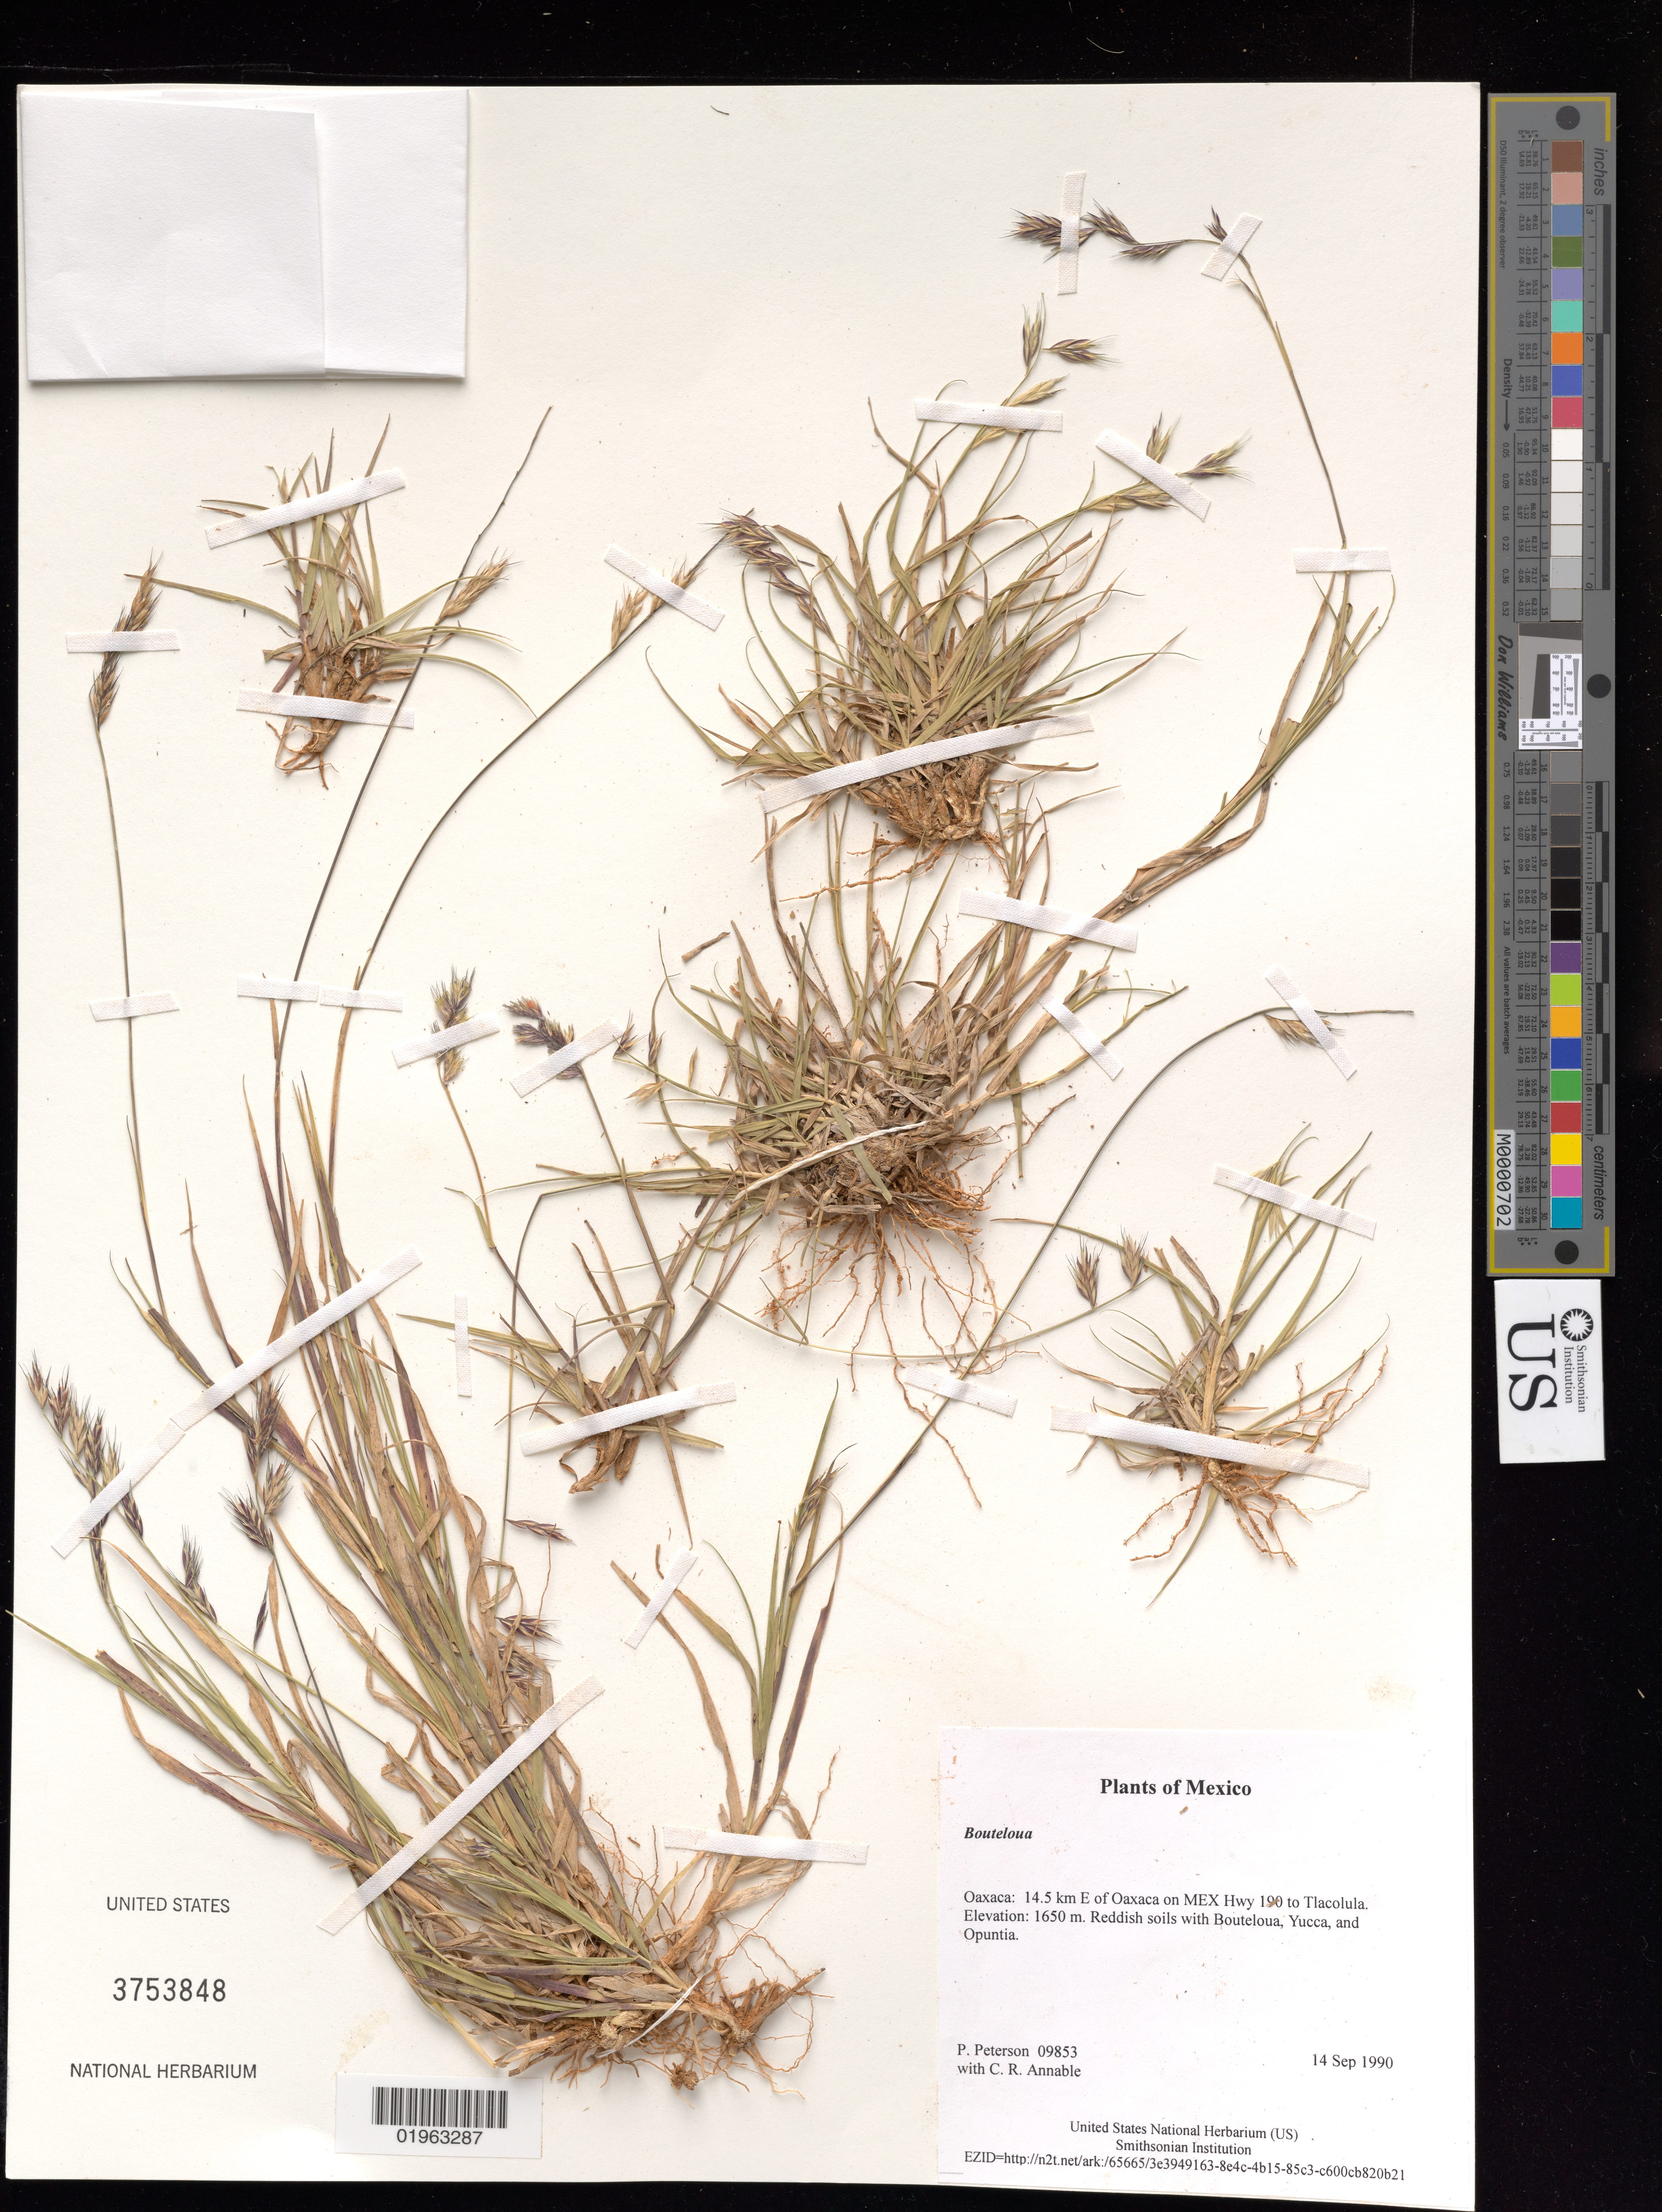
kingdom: Plantae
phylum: Tracheophyta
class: Liliopsida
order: Poales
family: Poaceae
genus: Bouteloua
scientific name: Bouteloua sp.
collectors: P. M. Peterson & C. R. Annable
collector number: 09853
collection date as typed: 14 Sep 1990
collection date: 1990-09-14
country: Mexico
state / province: Oaxaca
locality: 14.5 km E of Oaxaca on MEX Hwy 190 to Tlacolula.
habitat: Reddish soils with Bouteloua, Yucca, and Opuntia.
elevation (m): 1650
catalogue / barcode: US 3753848